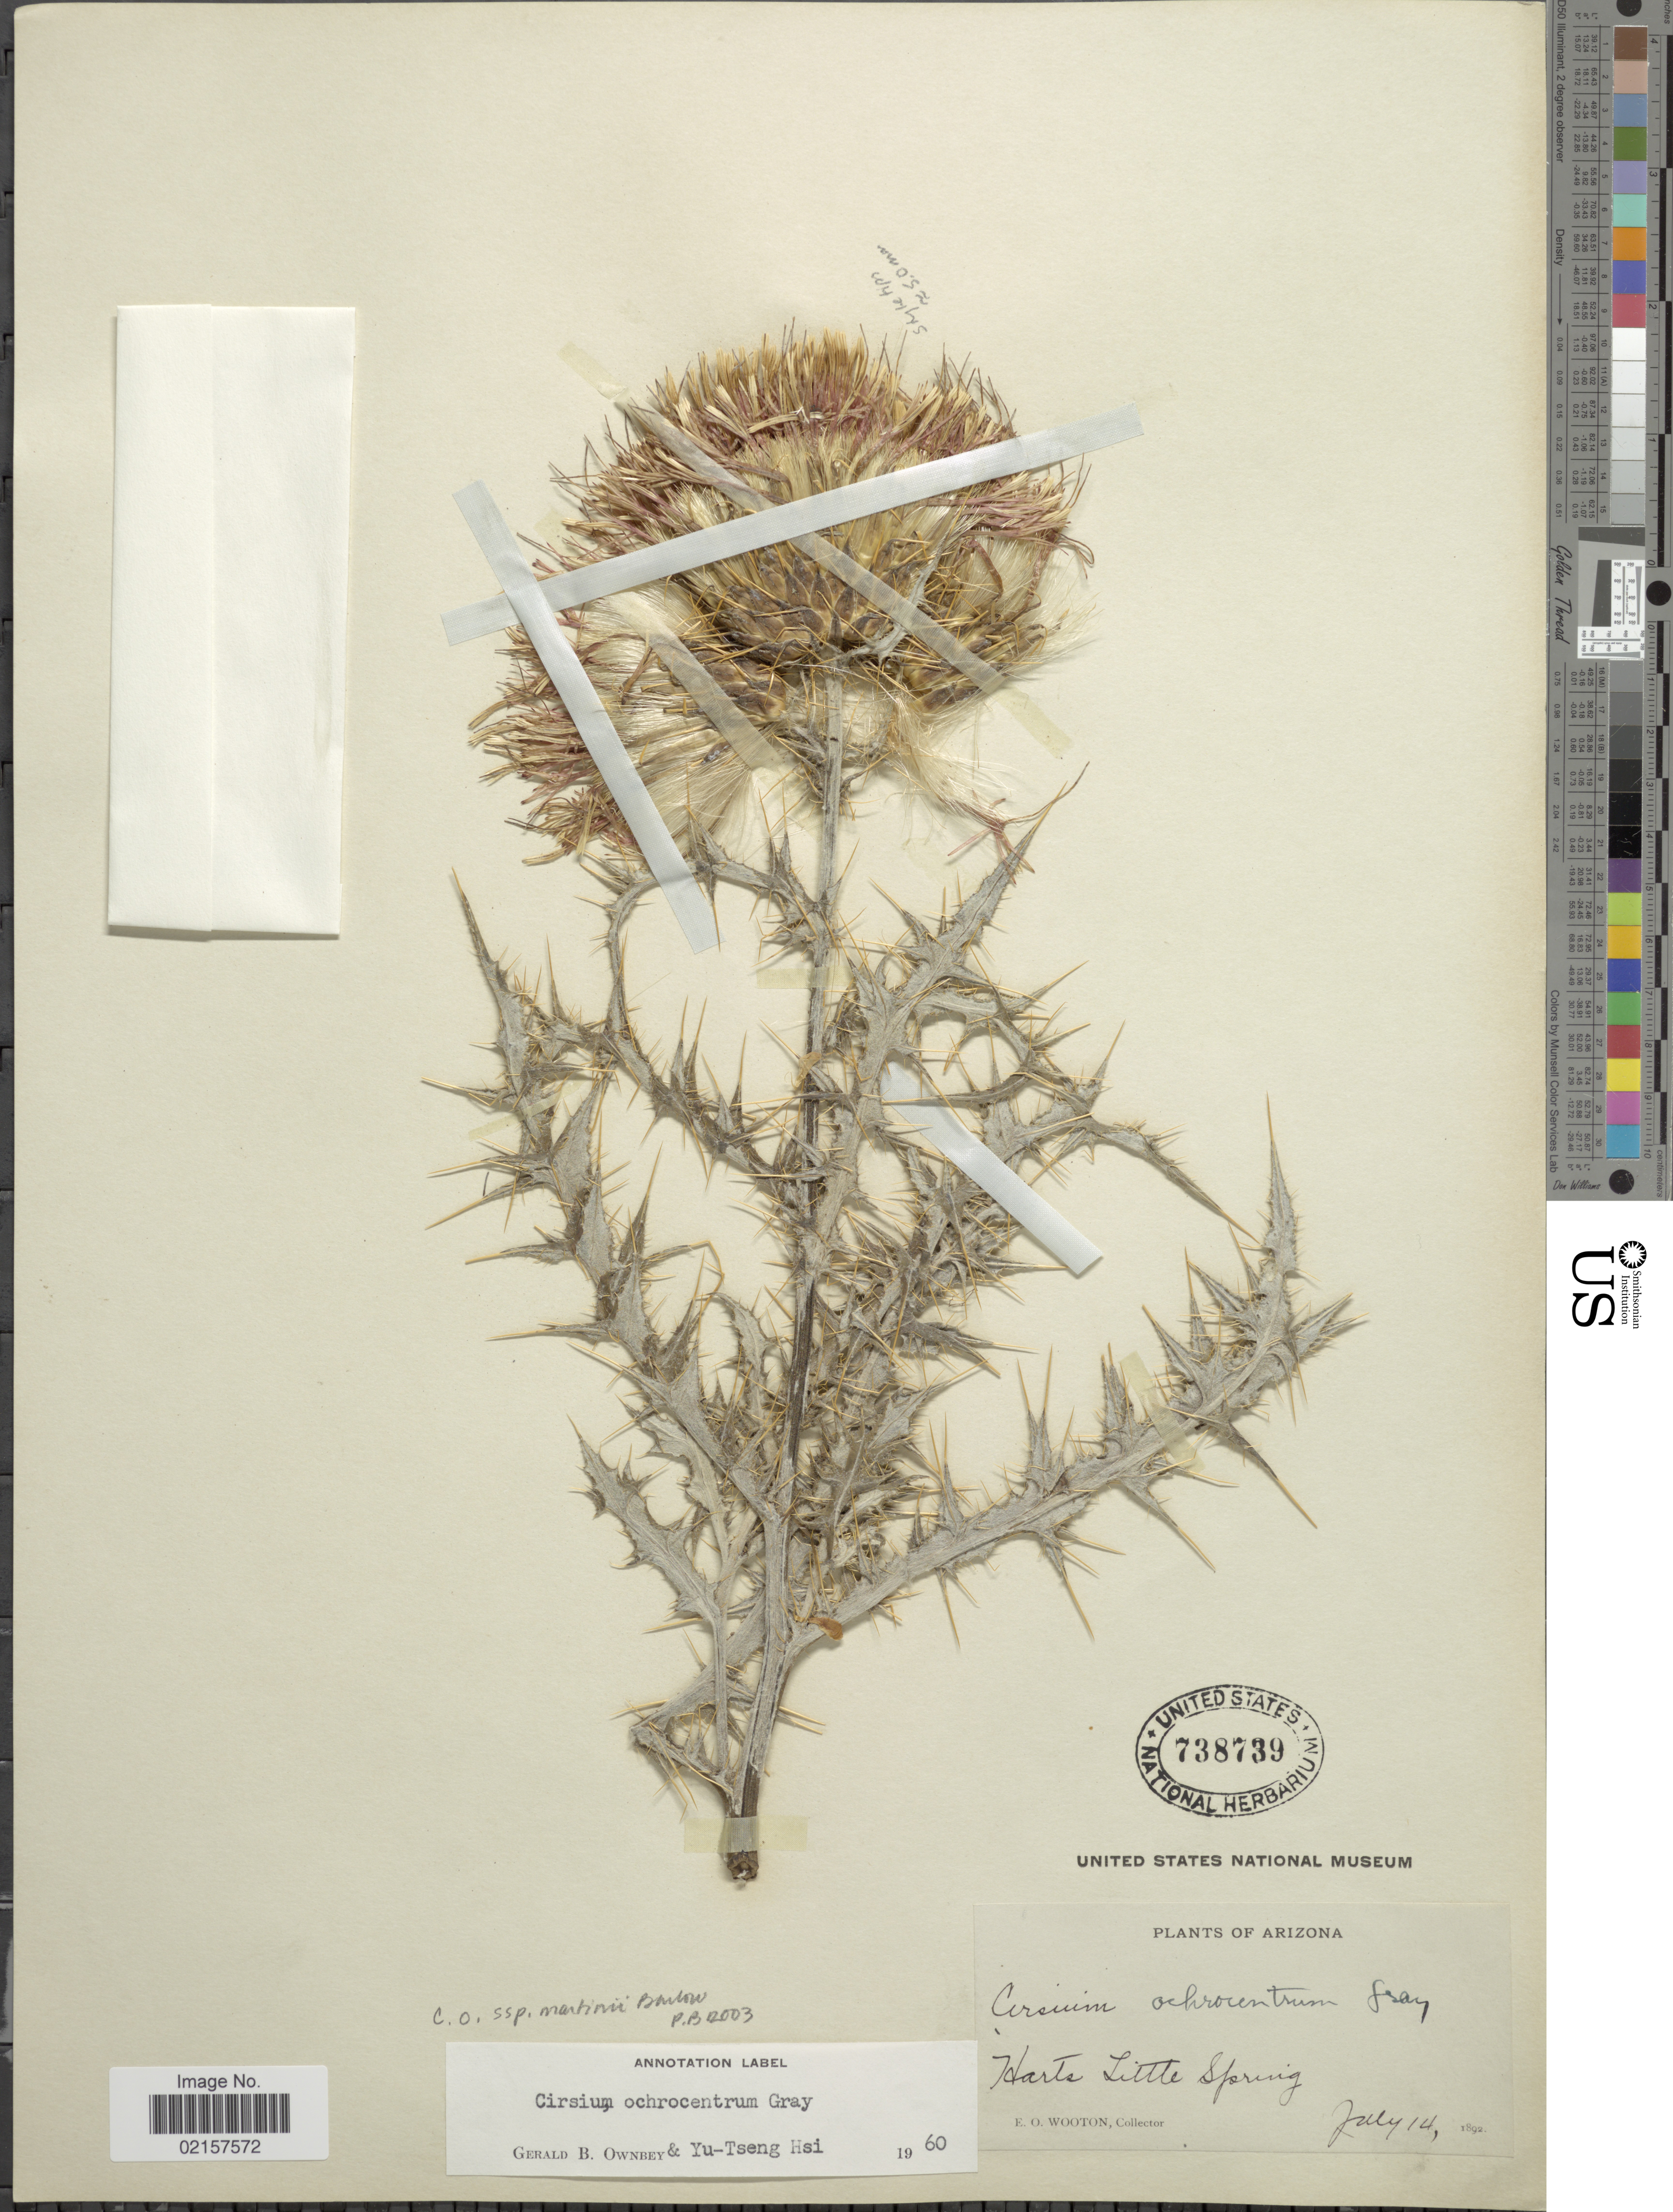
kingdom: Plantae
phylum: Tracheophyta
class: Magnoliopsida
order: Asterales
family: Asteraceae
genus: Cirsium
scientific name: Cirsium ochrocentrum subsp. martinii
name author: Barlow-Irick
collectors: E. O. Wooton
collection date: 1892-07-14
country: United States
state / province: Arizona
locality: Harts Little Spring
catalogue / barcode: US 738739